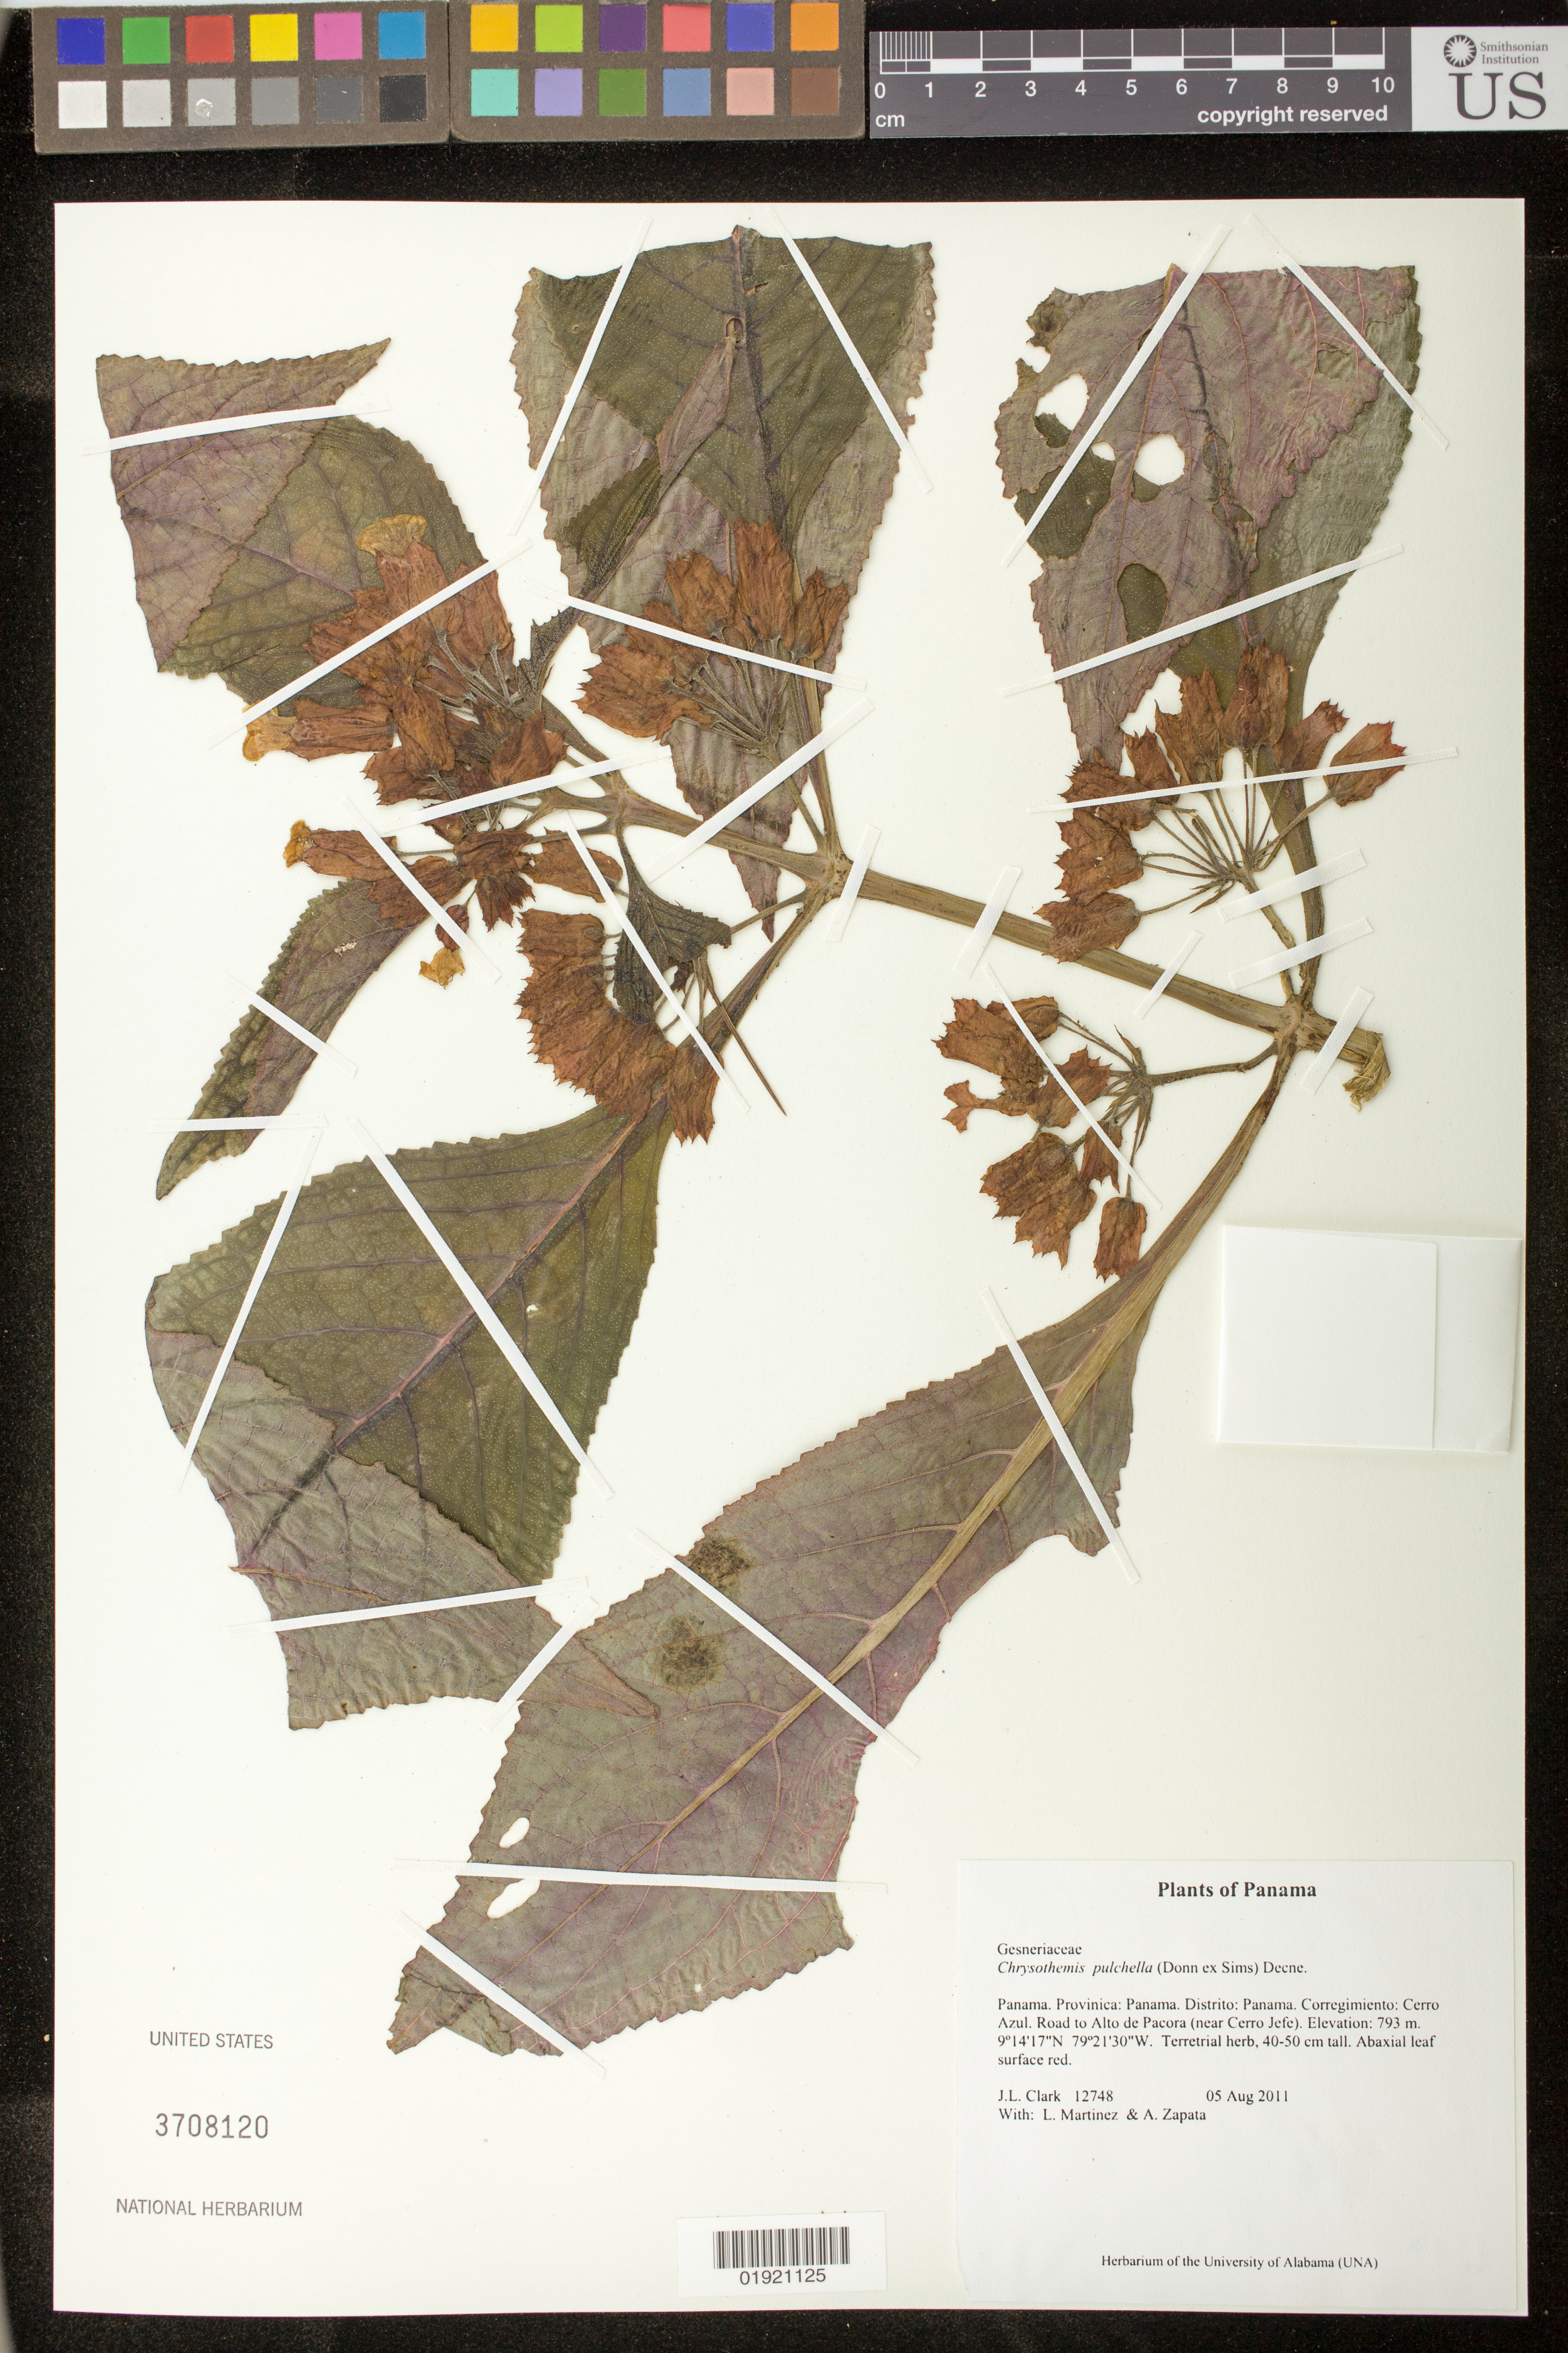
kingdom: Plantae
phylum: Tracheophyta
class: Magnoliopsida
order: Lamiales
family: Gesneriaceae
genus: Chrysothemis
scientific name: Chrysothemis pulchella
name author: (Donn ex Sims) Decne.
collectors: J. L. Clark, L. Martinez & A. Zapata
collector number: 12748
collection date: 2011-08-05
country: Panama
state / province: Panamá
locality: Distrito:Panama. Corregimiento: Cerro Azul. Road to Alto de Pacora (near Cerro Jefe).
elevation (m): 793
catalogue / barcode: US 3708120